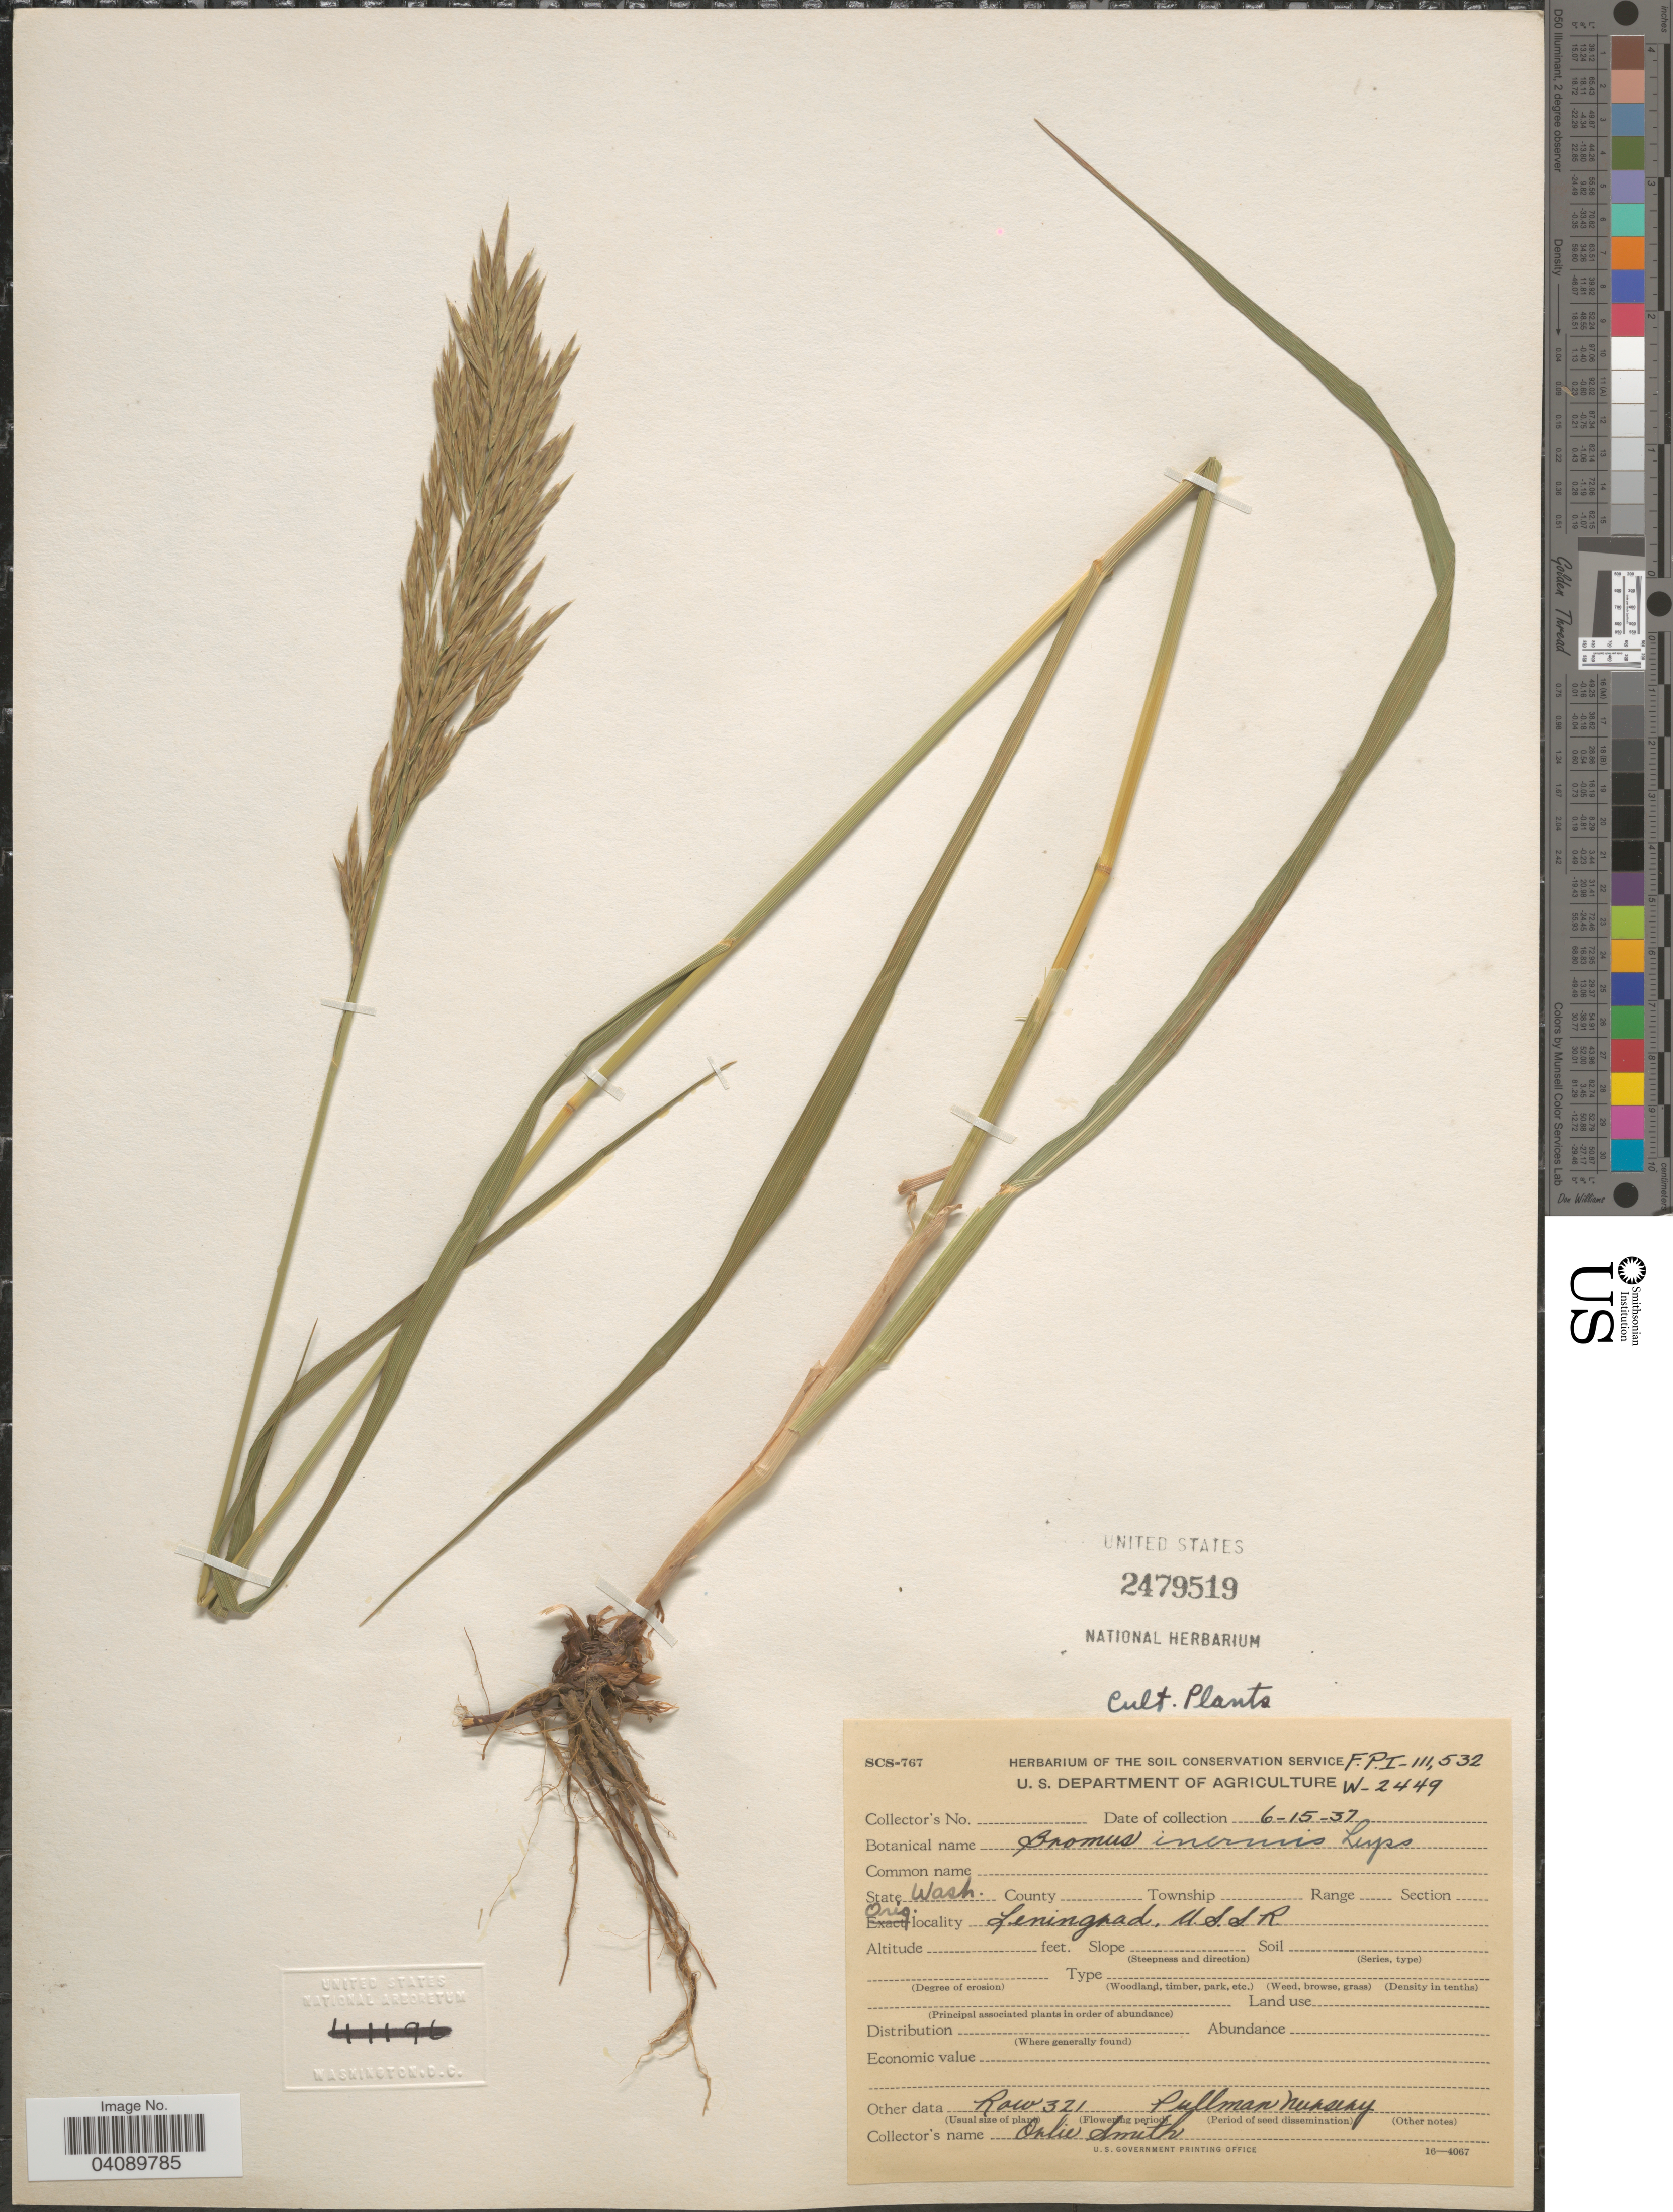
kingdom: Plantae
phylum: Tracheophyta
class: Liliopsida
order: Poales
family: Poaceae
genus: Bromus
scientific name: Bromus inermis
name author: Leyss.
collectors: O. Smith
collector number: FPI-111532/W-2449?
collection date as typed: Transcribed d/m/y: 15/6/37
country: United States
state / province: Washington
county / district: Whitman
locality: Row 321. Pullman Nursery.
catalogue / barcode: US 2479519